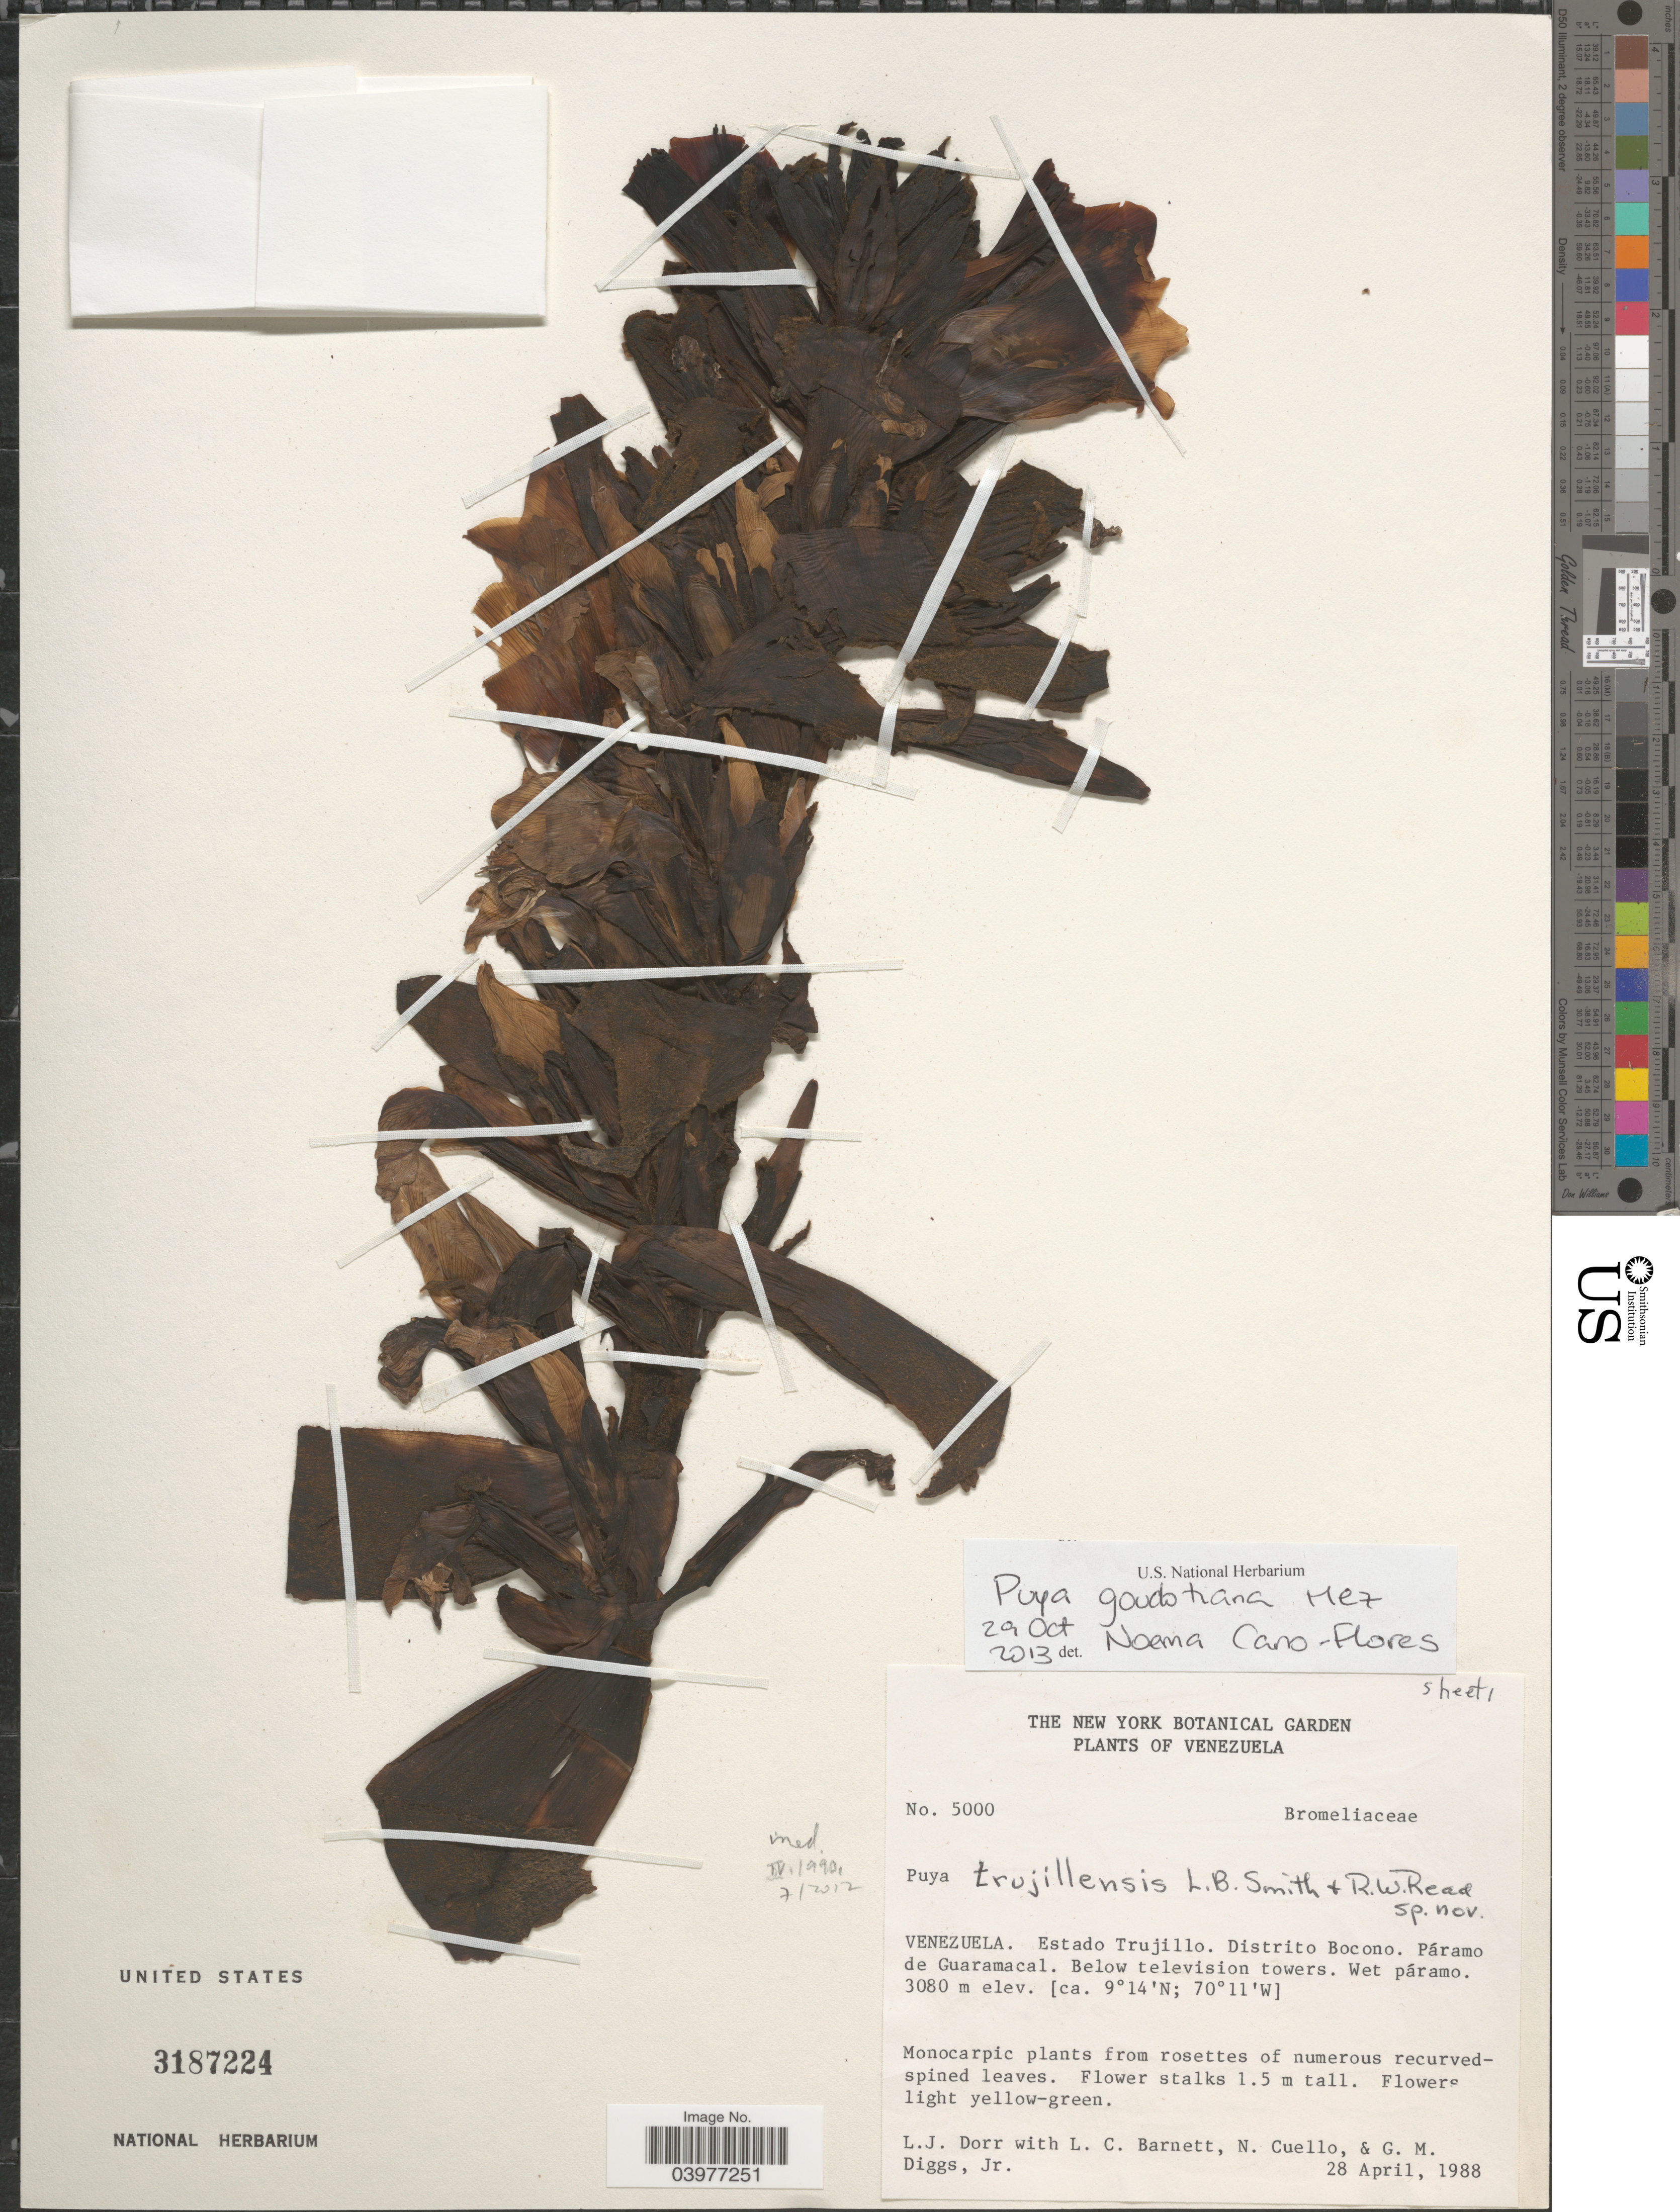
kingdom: Plantae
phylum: Tracheophyta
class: Liliopsida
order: Poales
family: Bromeliaceae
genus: Puya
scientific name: Puya goudotiana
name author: Mez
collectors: L. J. Dorr, L. C. Barnett, N. L. Cuello & G. Diggs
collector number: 5000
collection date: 1988-04-28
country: Venezuela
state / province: Trujillo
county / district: Boconó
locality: Páramo de Guaramacal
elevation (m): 3080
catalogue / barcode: US 3187224